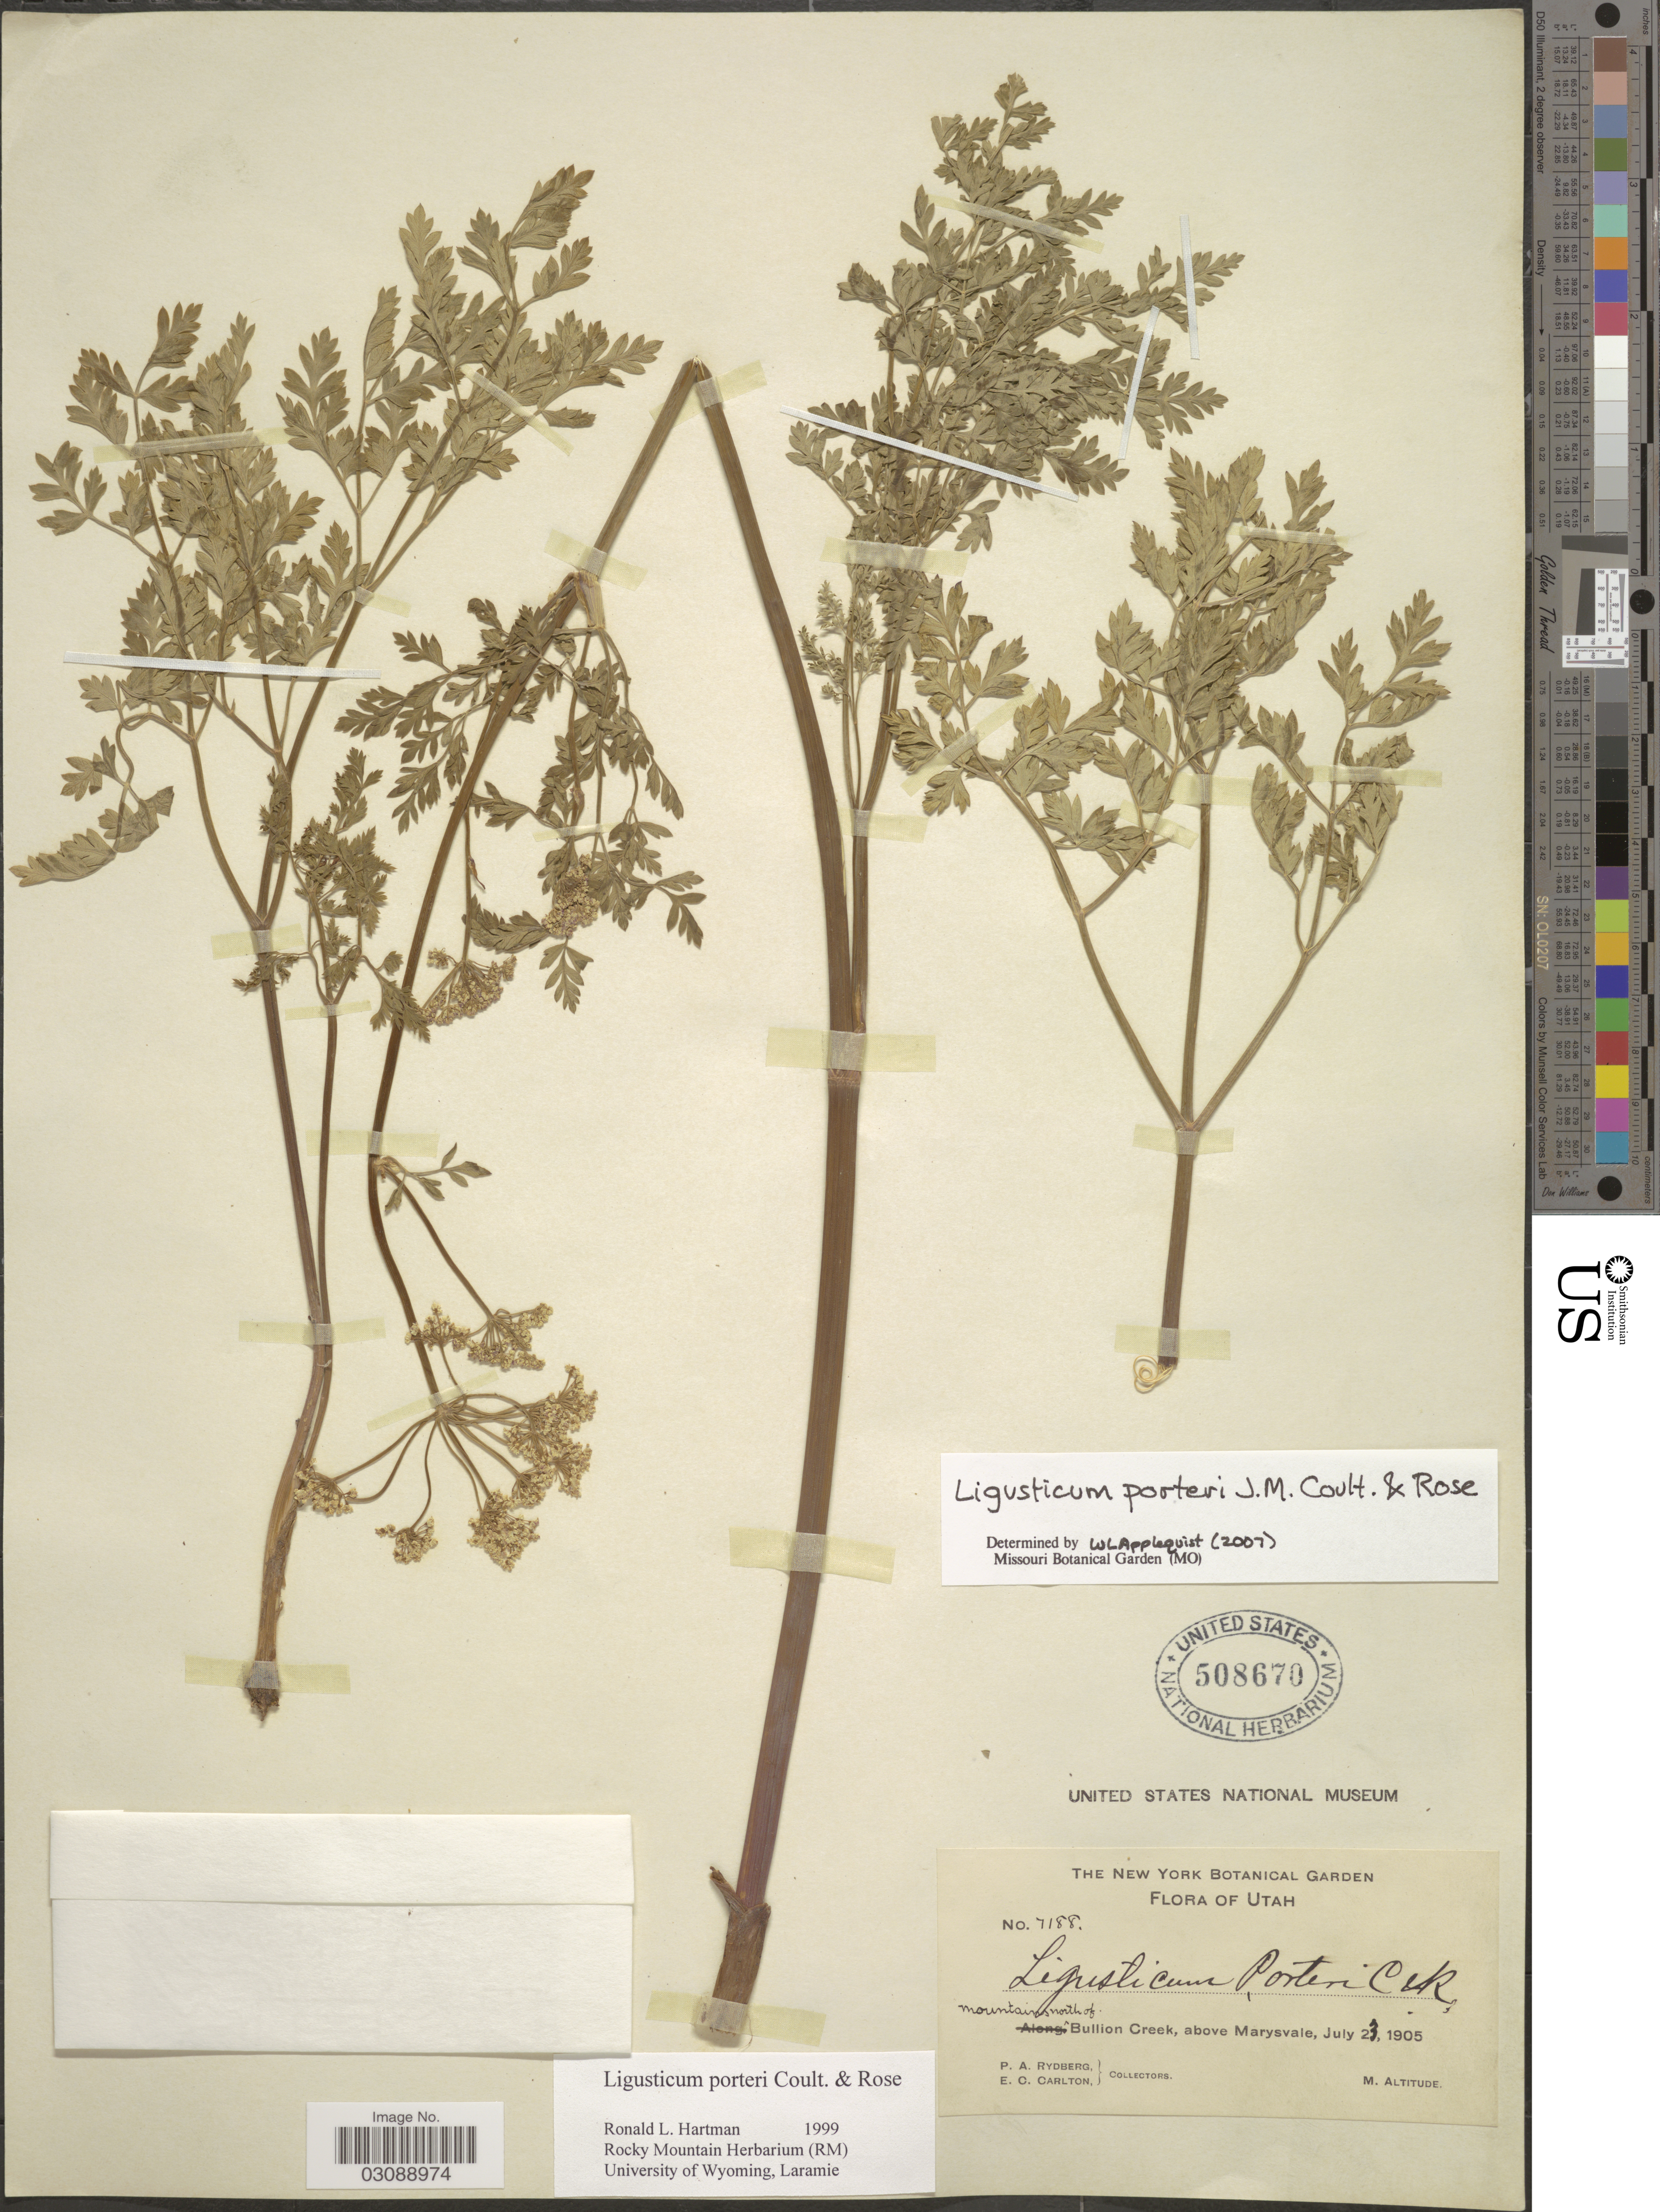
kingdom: Plantae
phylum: Tracheophyta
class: Magnoliopsida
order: Apiales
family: Apiaceae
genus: Ligusticum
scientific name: Ligusticum porteri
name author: J.M. Coult. & Rose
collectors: P. A. Rydberg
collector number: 7188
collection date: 1905-07-23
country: United States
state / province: Utah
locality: Mountains north of Bullion Creek, above Marysvale.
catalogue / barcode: US 508670